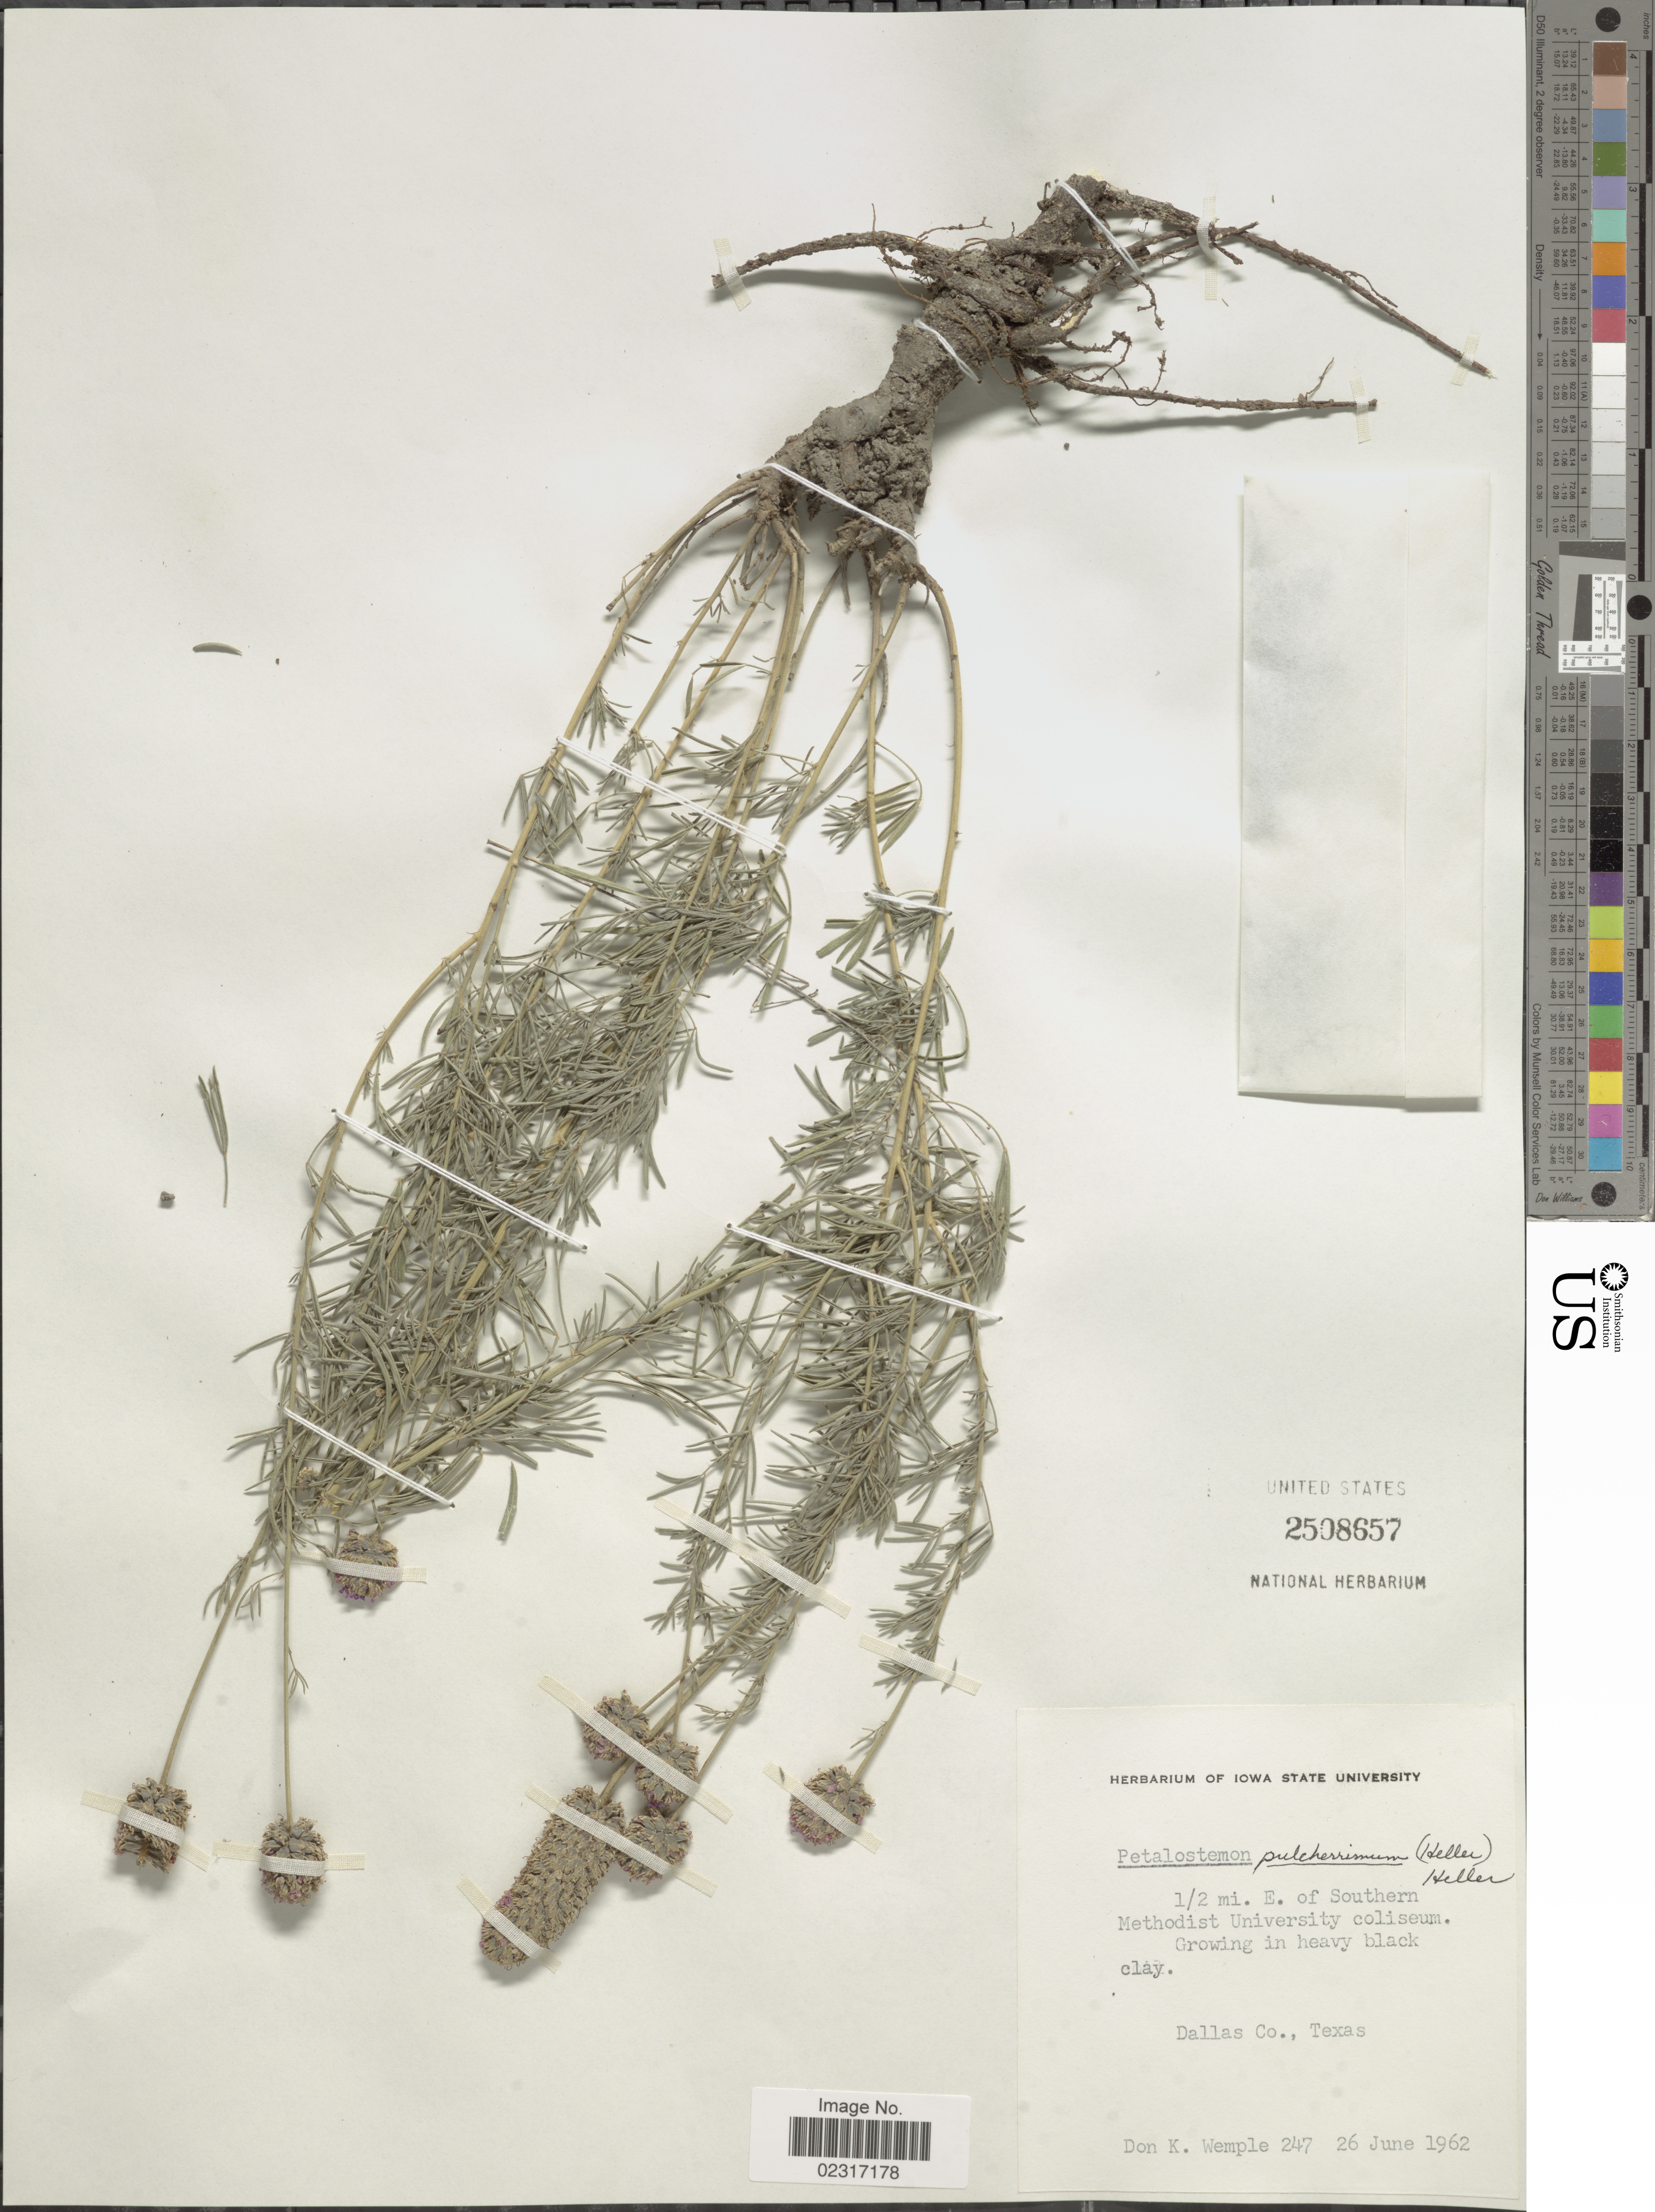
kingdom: Plantae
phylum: Tracheophyta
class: Magnoliopsida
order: Fabales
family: Fabaceae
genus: Dalea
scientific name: Dalea compacta var. pubescens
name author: (A. Gray) Barneby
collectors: D. Wemple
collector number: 247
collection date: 1962-06-26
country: United States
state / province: Texas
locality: ½ mi. E. of Southern Methodist University coliseum. Dallas Co.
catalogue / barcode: US 2508657